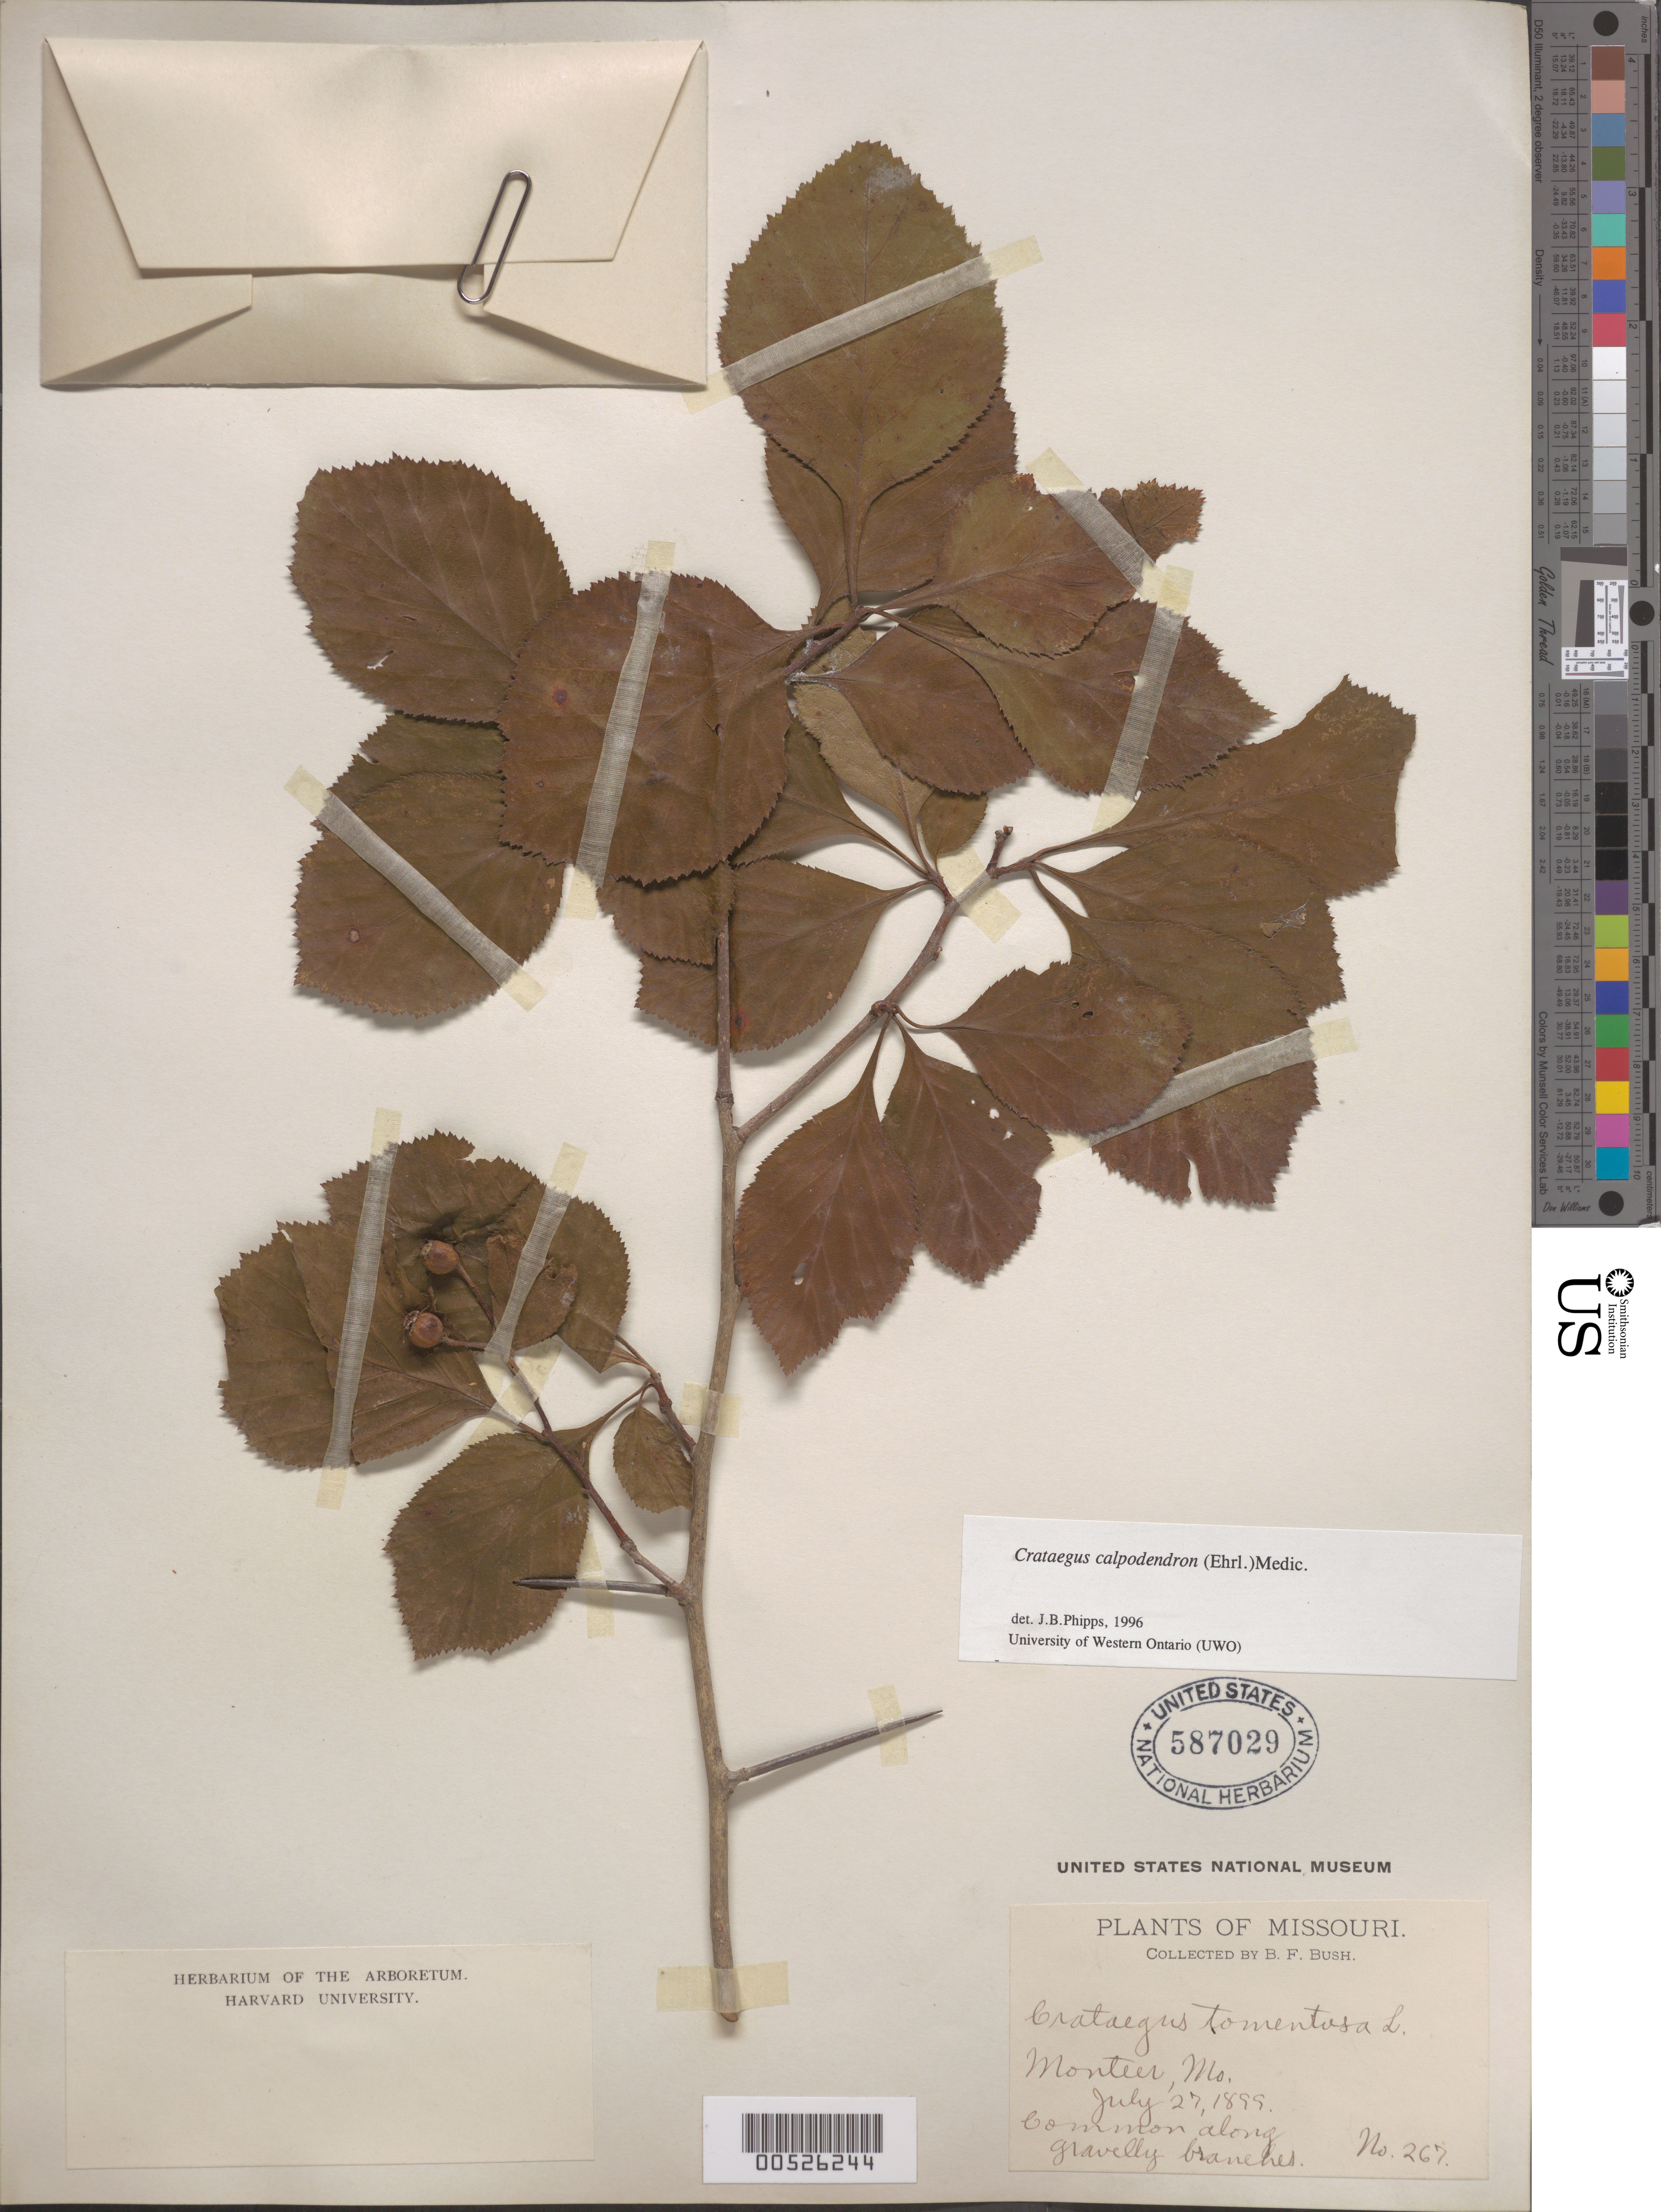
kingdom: Plantae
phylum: Tracheophyta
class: Magnoliopsida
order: Rosales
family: Rosaceae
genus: Crataegus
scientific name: Crataegus calpodendron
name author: (Ehrh.) Medik.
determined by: Phipps, James B., (UWO), University of Western Ontario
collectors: B. F. Bush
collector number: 267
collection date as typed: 27 Jul 1899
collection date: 1899-07-27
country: United States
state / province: Missouri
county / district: Shannon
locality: Monteer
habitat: Along gravelly branches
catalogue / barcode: US 587029